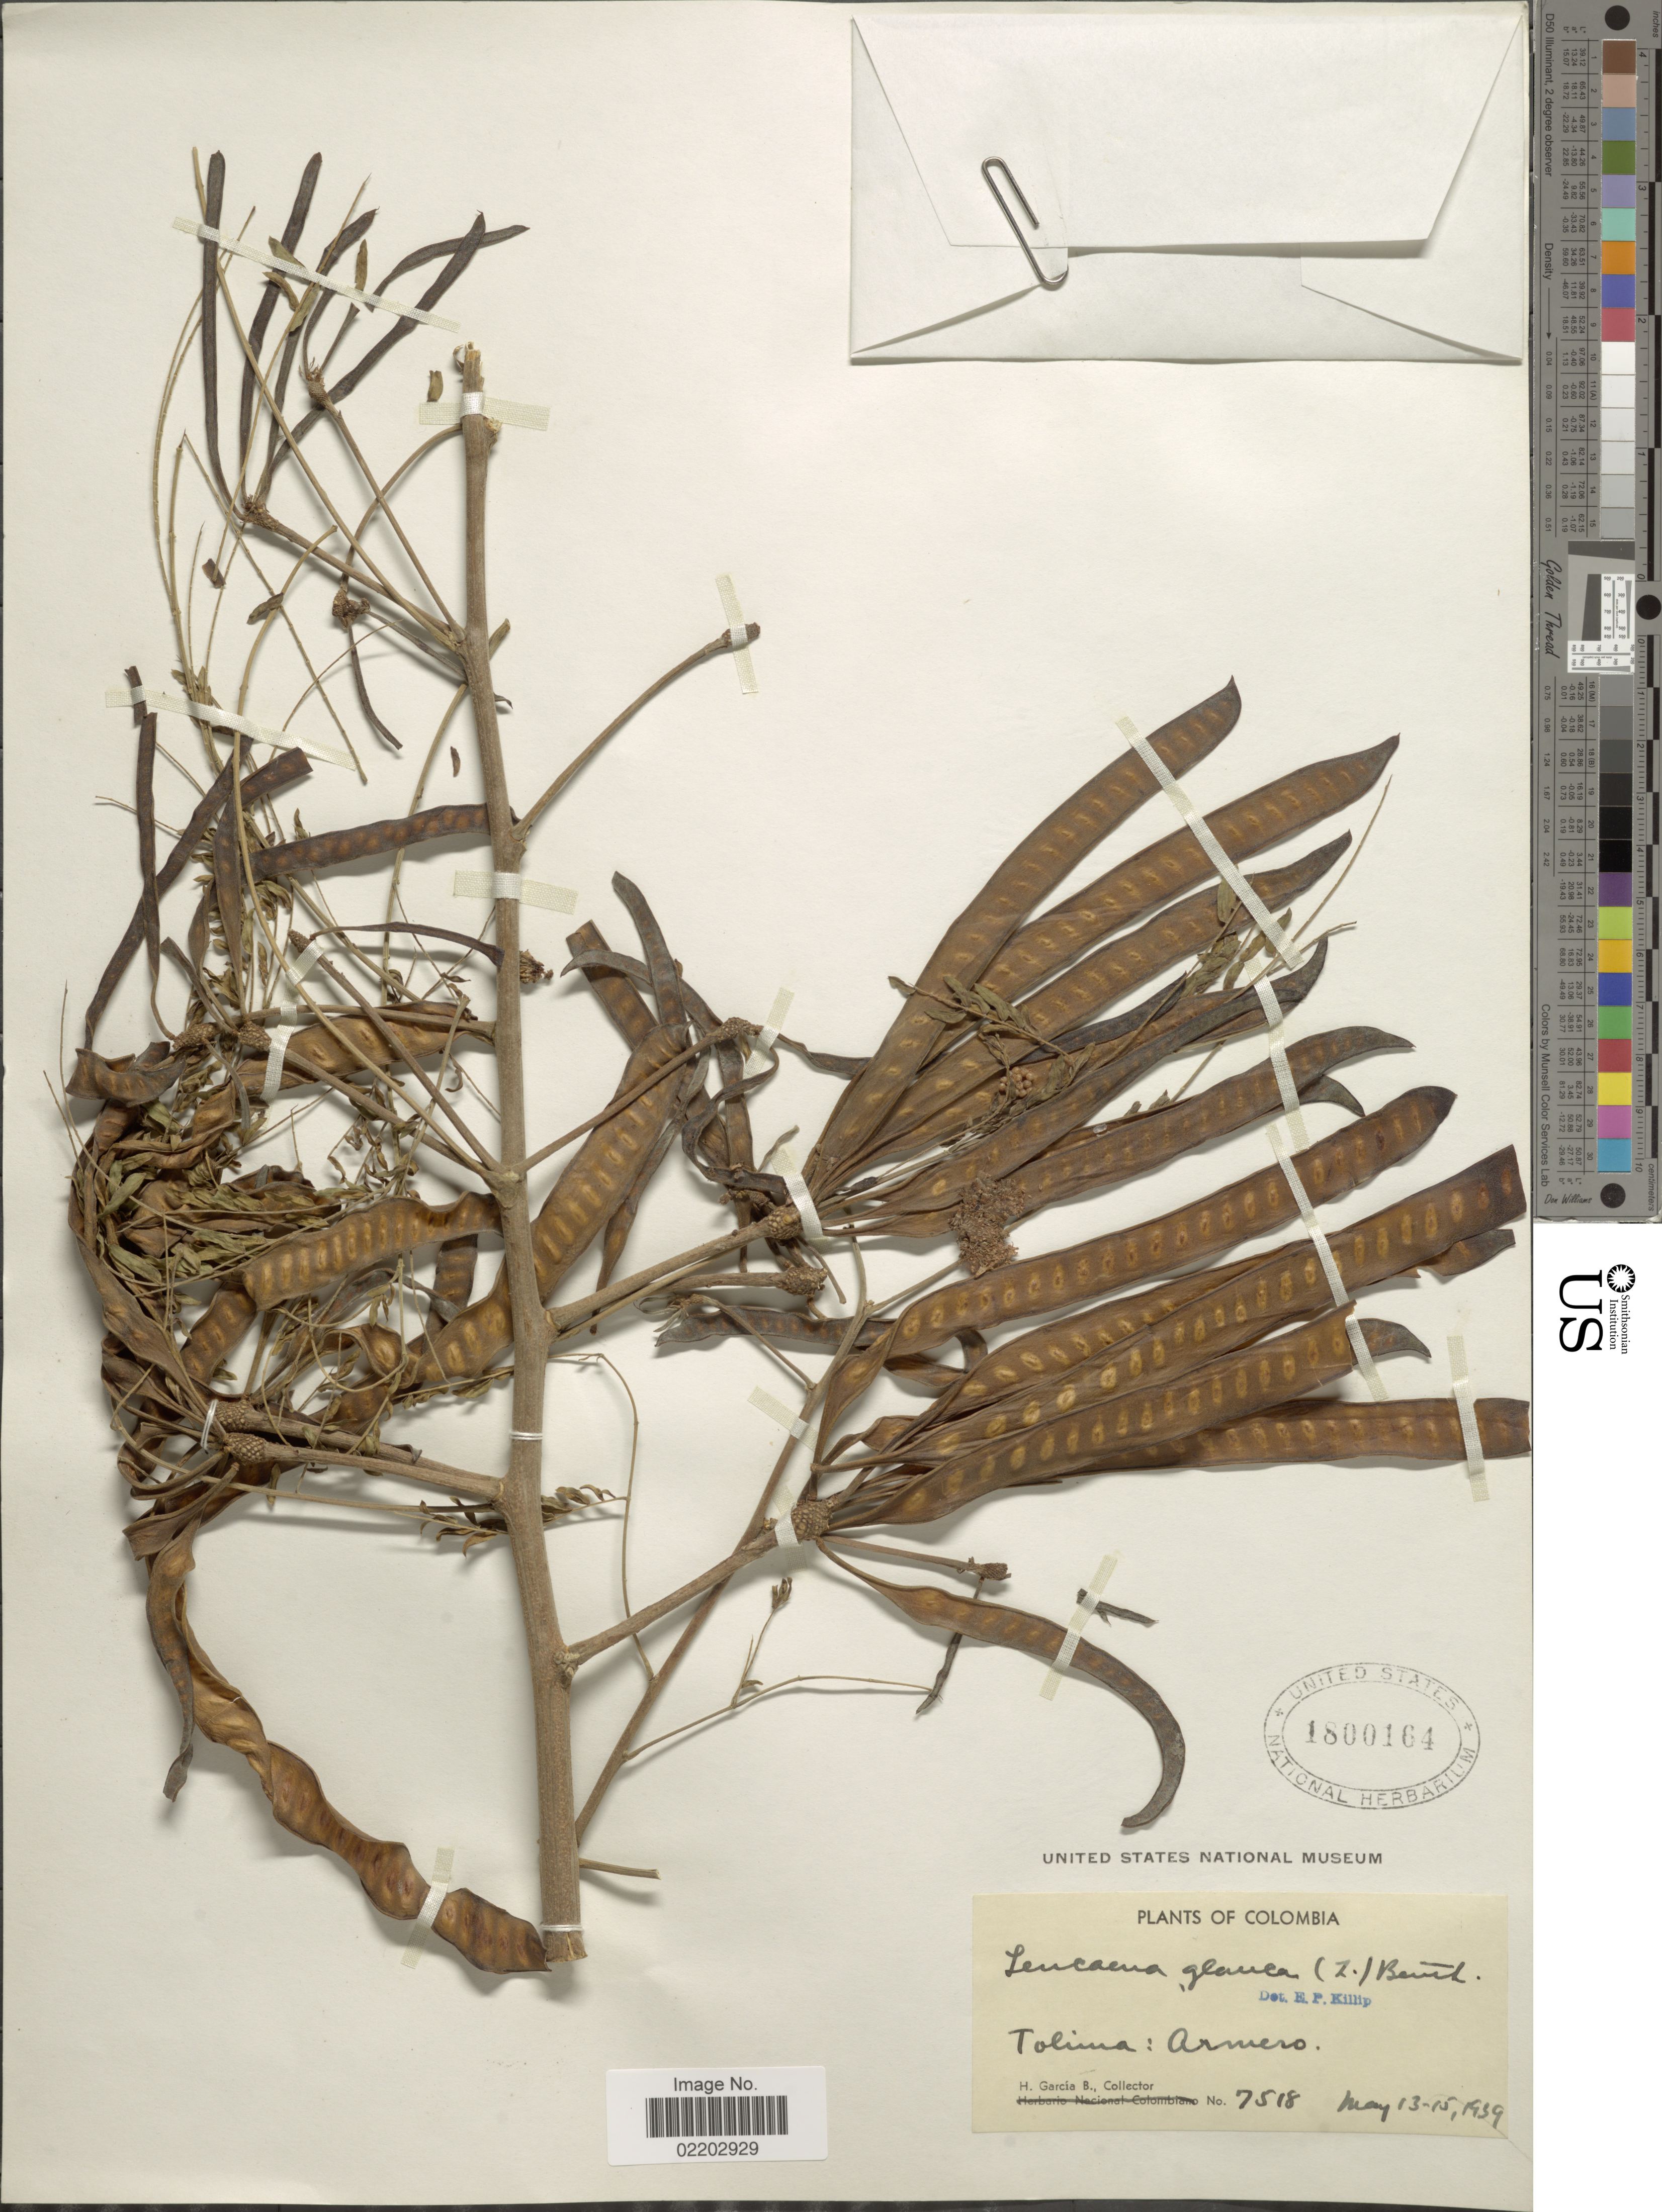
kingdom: Plantae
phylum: Tracheophyta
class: Magnoliopsida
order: Fabales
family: Fabaceae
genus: Leucaena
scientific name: Leucaena leucocephala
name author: (Lam.) de Wit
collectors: H. García Barriga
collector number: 7518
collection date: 1939-05-13/1939-05-15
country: Colombia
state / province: Tolima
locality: Armero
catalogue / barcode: US 1800164